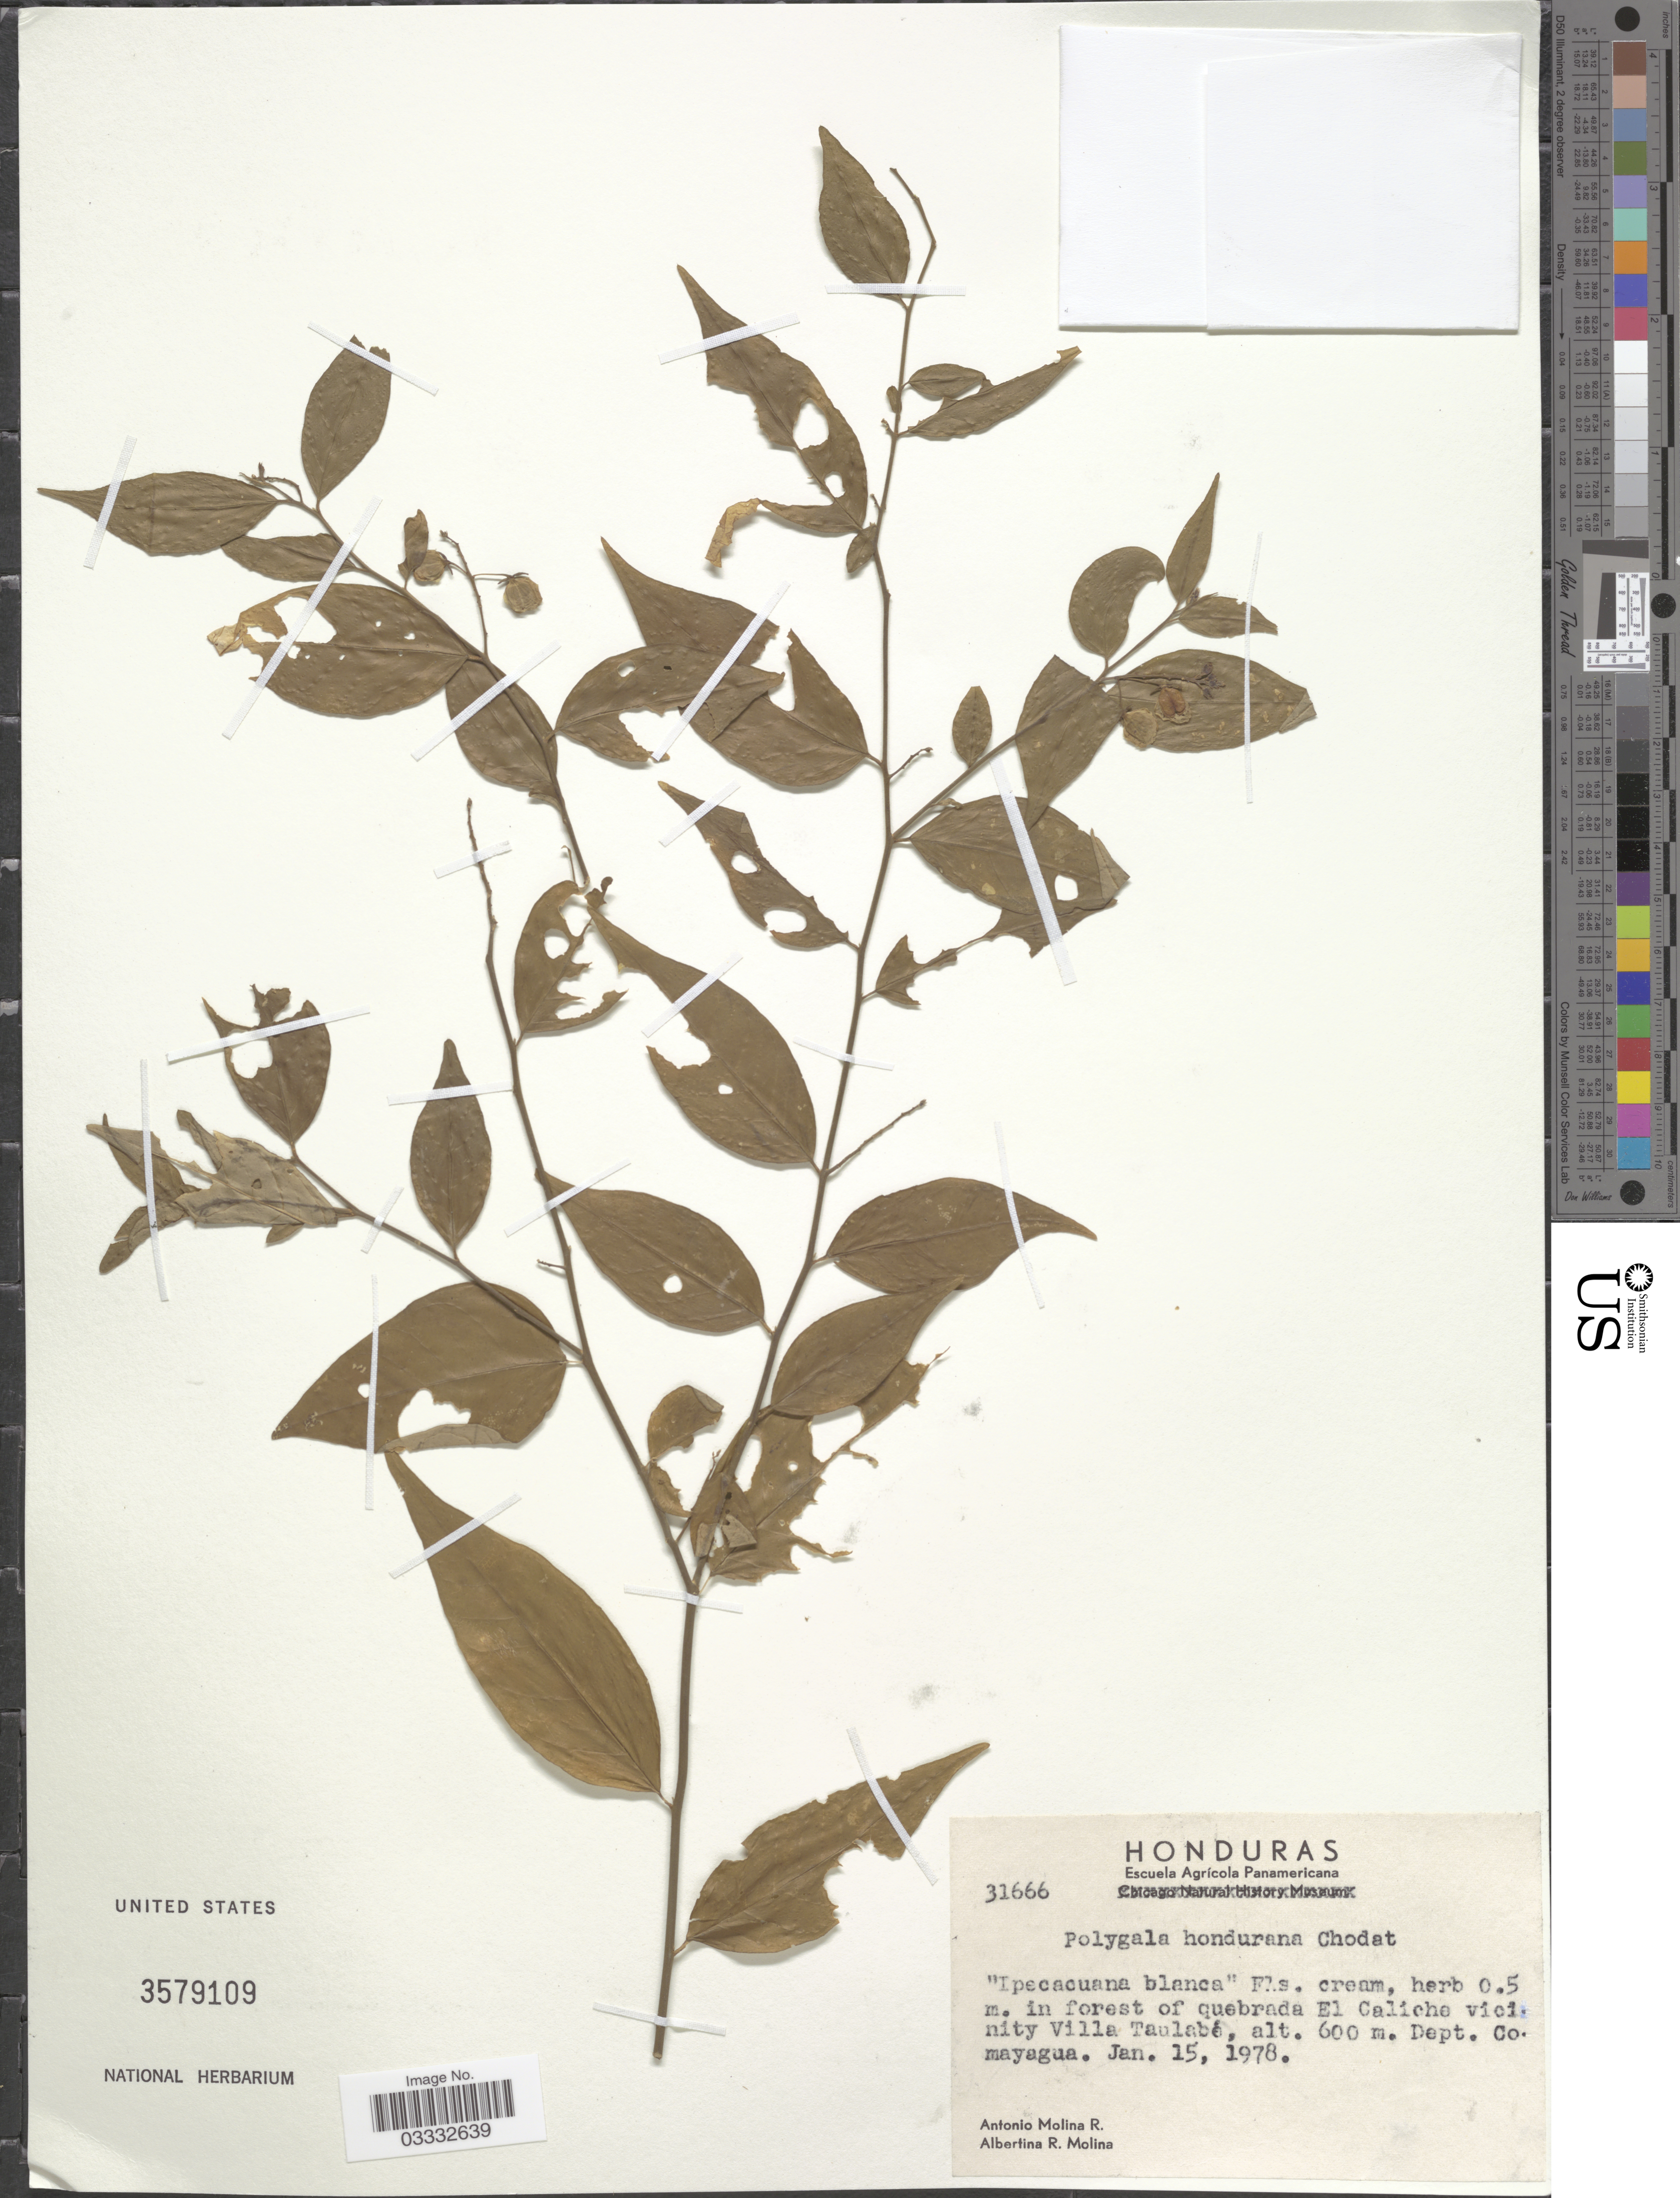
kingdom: Plantae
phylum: Tracheophyta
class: Magnoliopsida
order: Fabales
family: Polygalaceae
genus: Asemeia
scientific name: Asemeia hondurana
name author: (Chodat) J.F.B. Pastore & J.R. Abbott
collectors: A. Molina R. & A. R. Molina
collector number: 31666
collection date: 1978-01-15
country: Honduras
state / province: Comayagua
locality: Quebrada El Caliche vicinity Villa Taulabé. Dept. Comayagua.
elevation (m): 600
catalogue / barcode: US 3579109